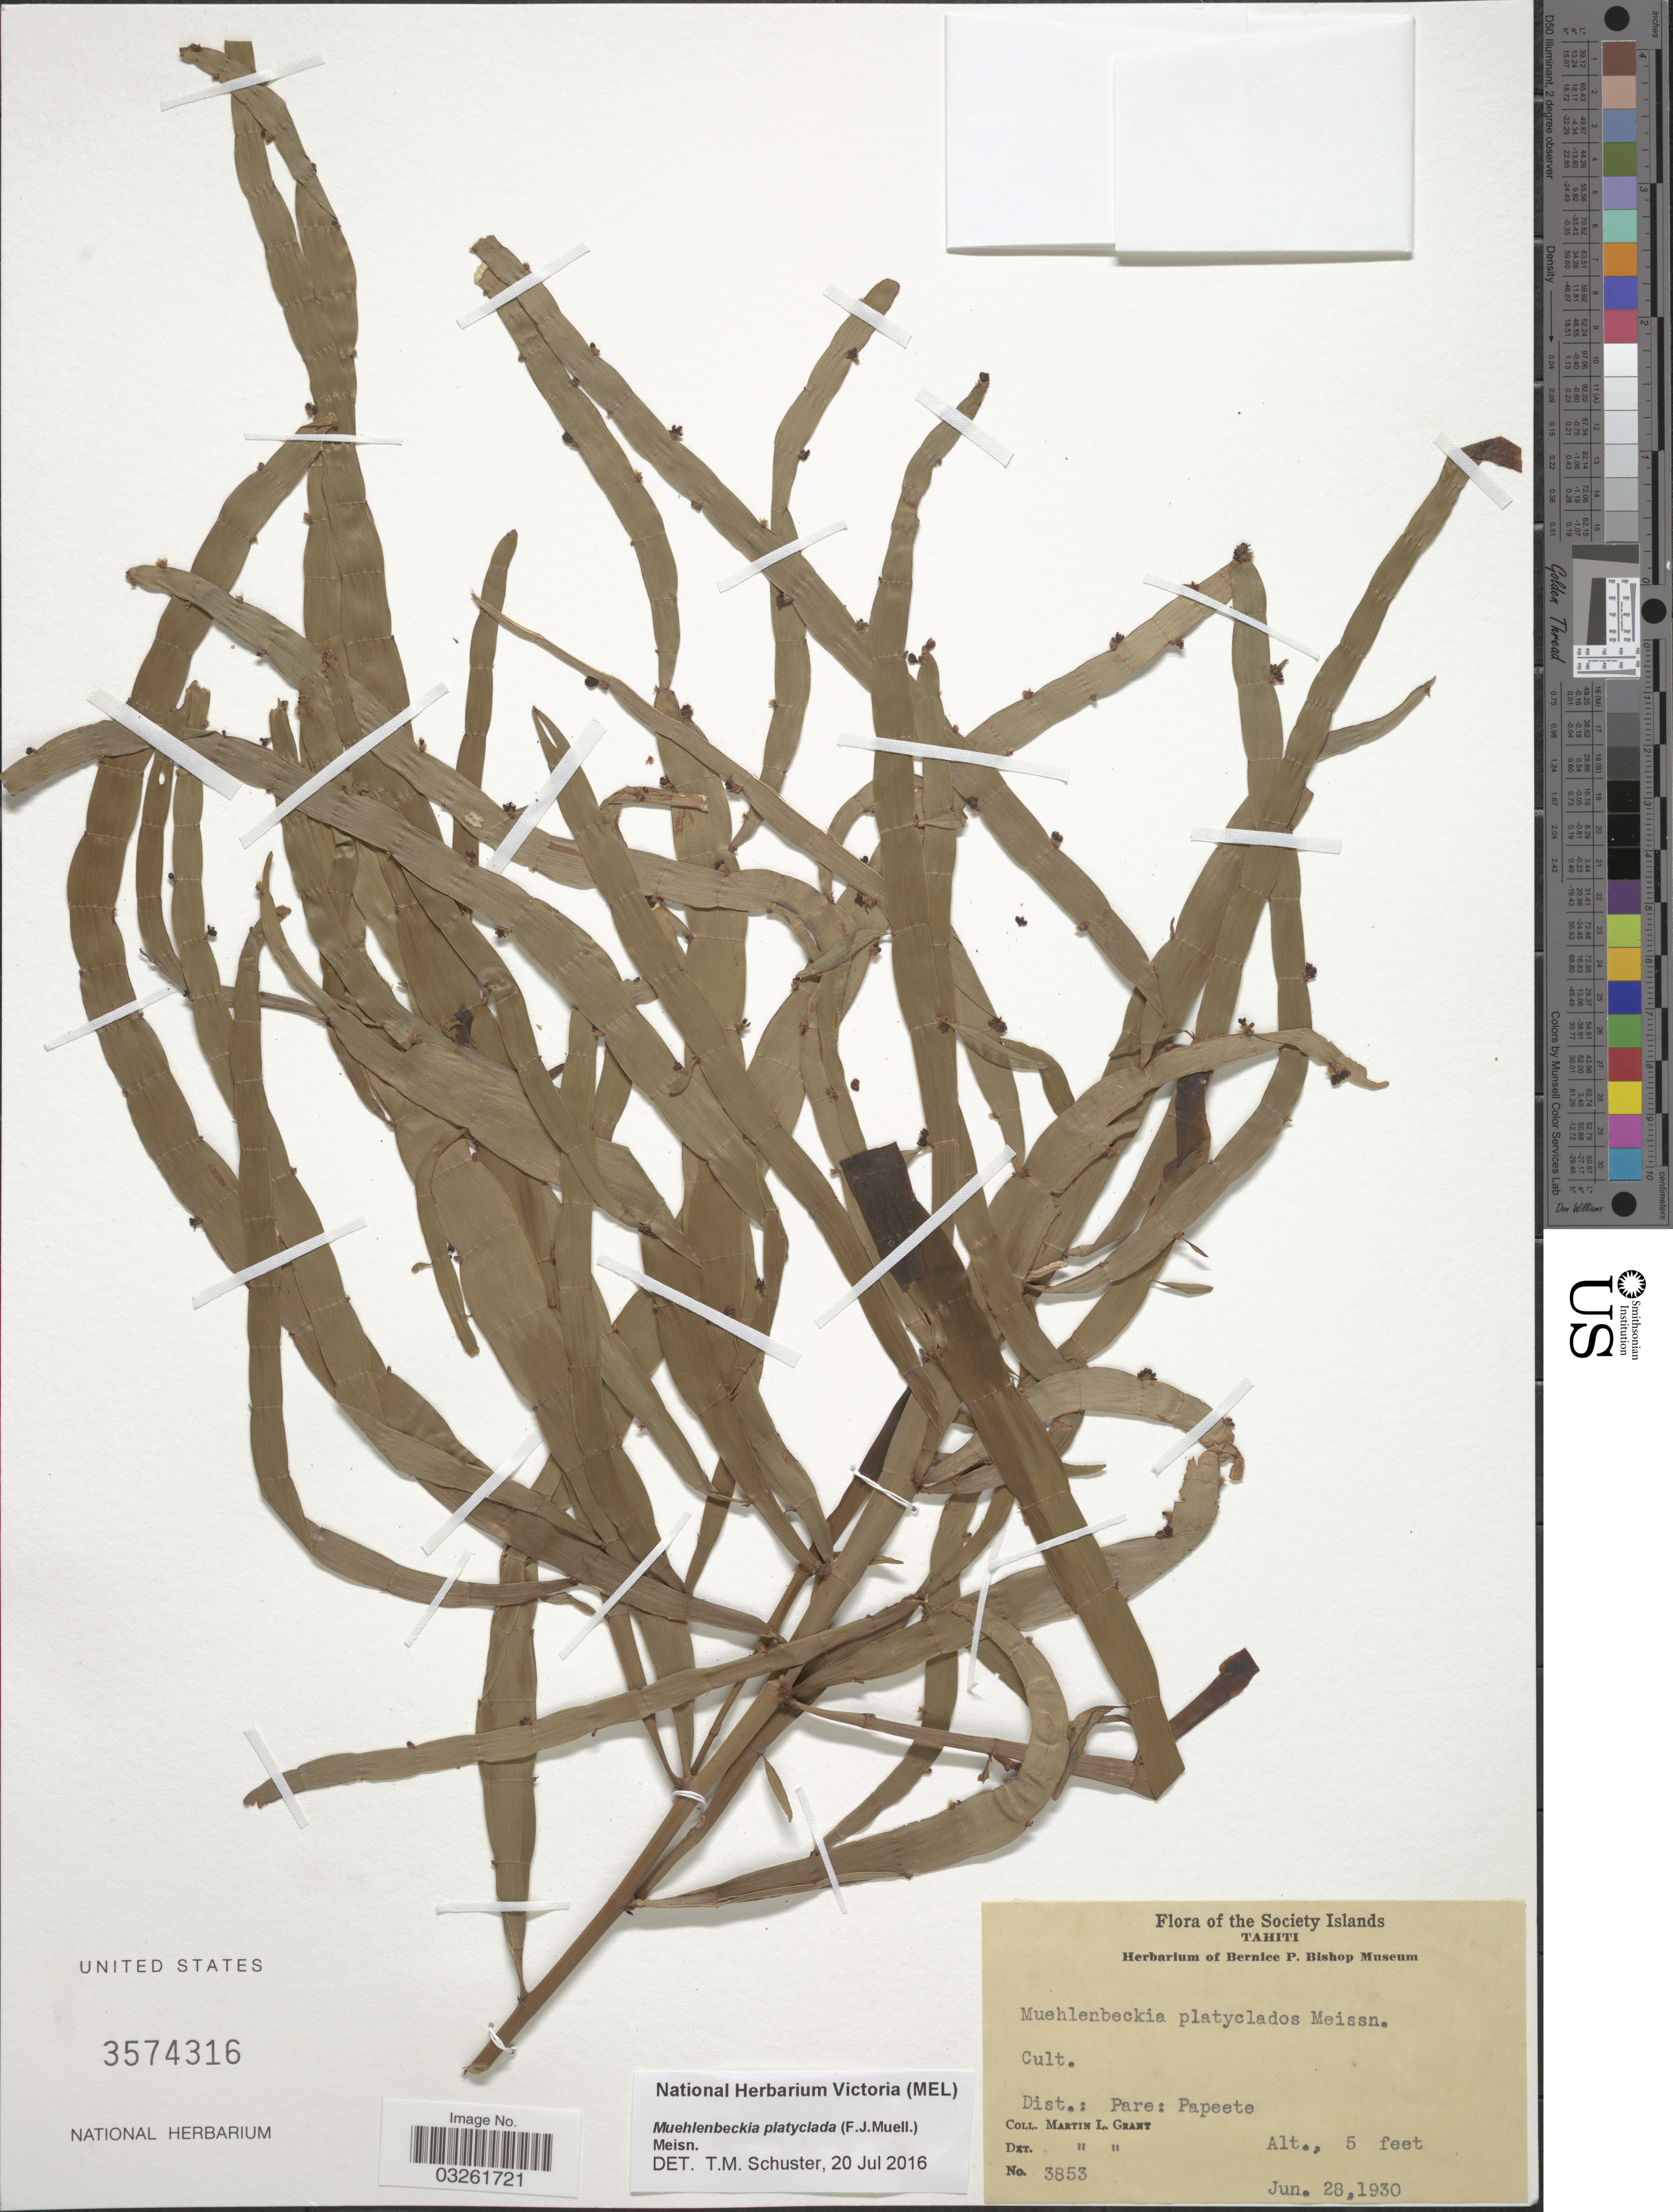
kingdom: Plantae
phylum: Tracheophyta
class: Magnoliopsida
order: Caryophyllales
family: Polygonaceae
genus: Muehlenbeckia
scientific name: Muehlenbeckia platyclada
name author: (F. Muell.) Meisn.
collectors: M. L. Grant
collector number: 3853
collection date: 1930-06-28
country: French Polynesia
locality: The Society Islands. Tahiti. Dist.: Pare: Papeete.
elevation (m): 2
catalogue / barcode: US 3574316